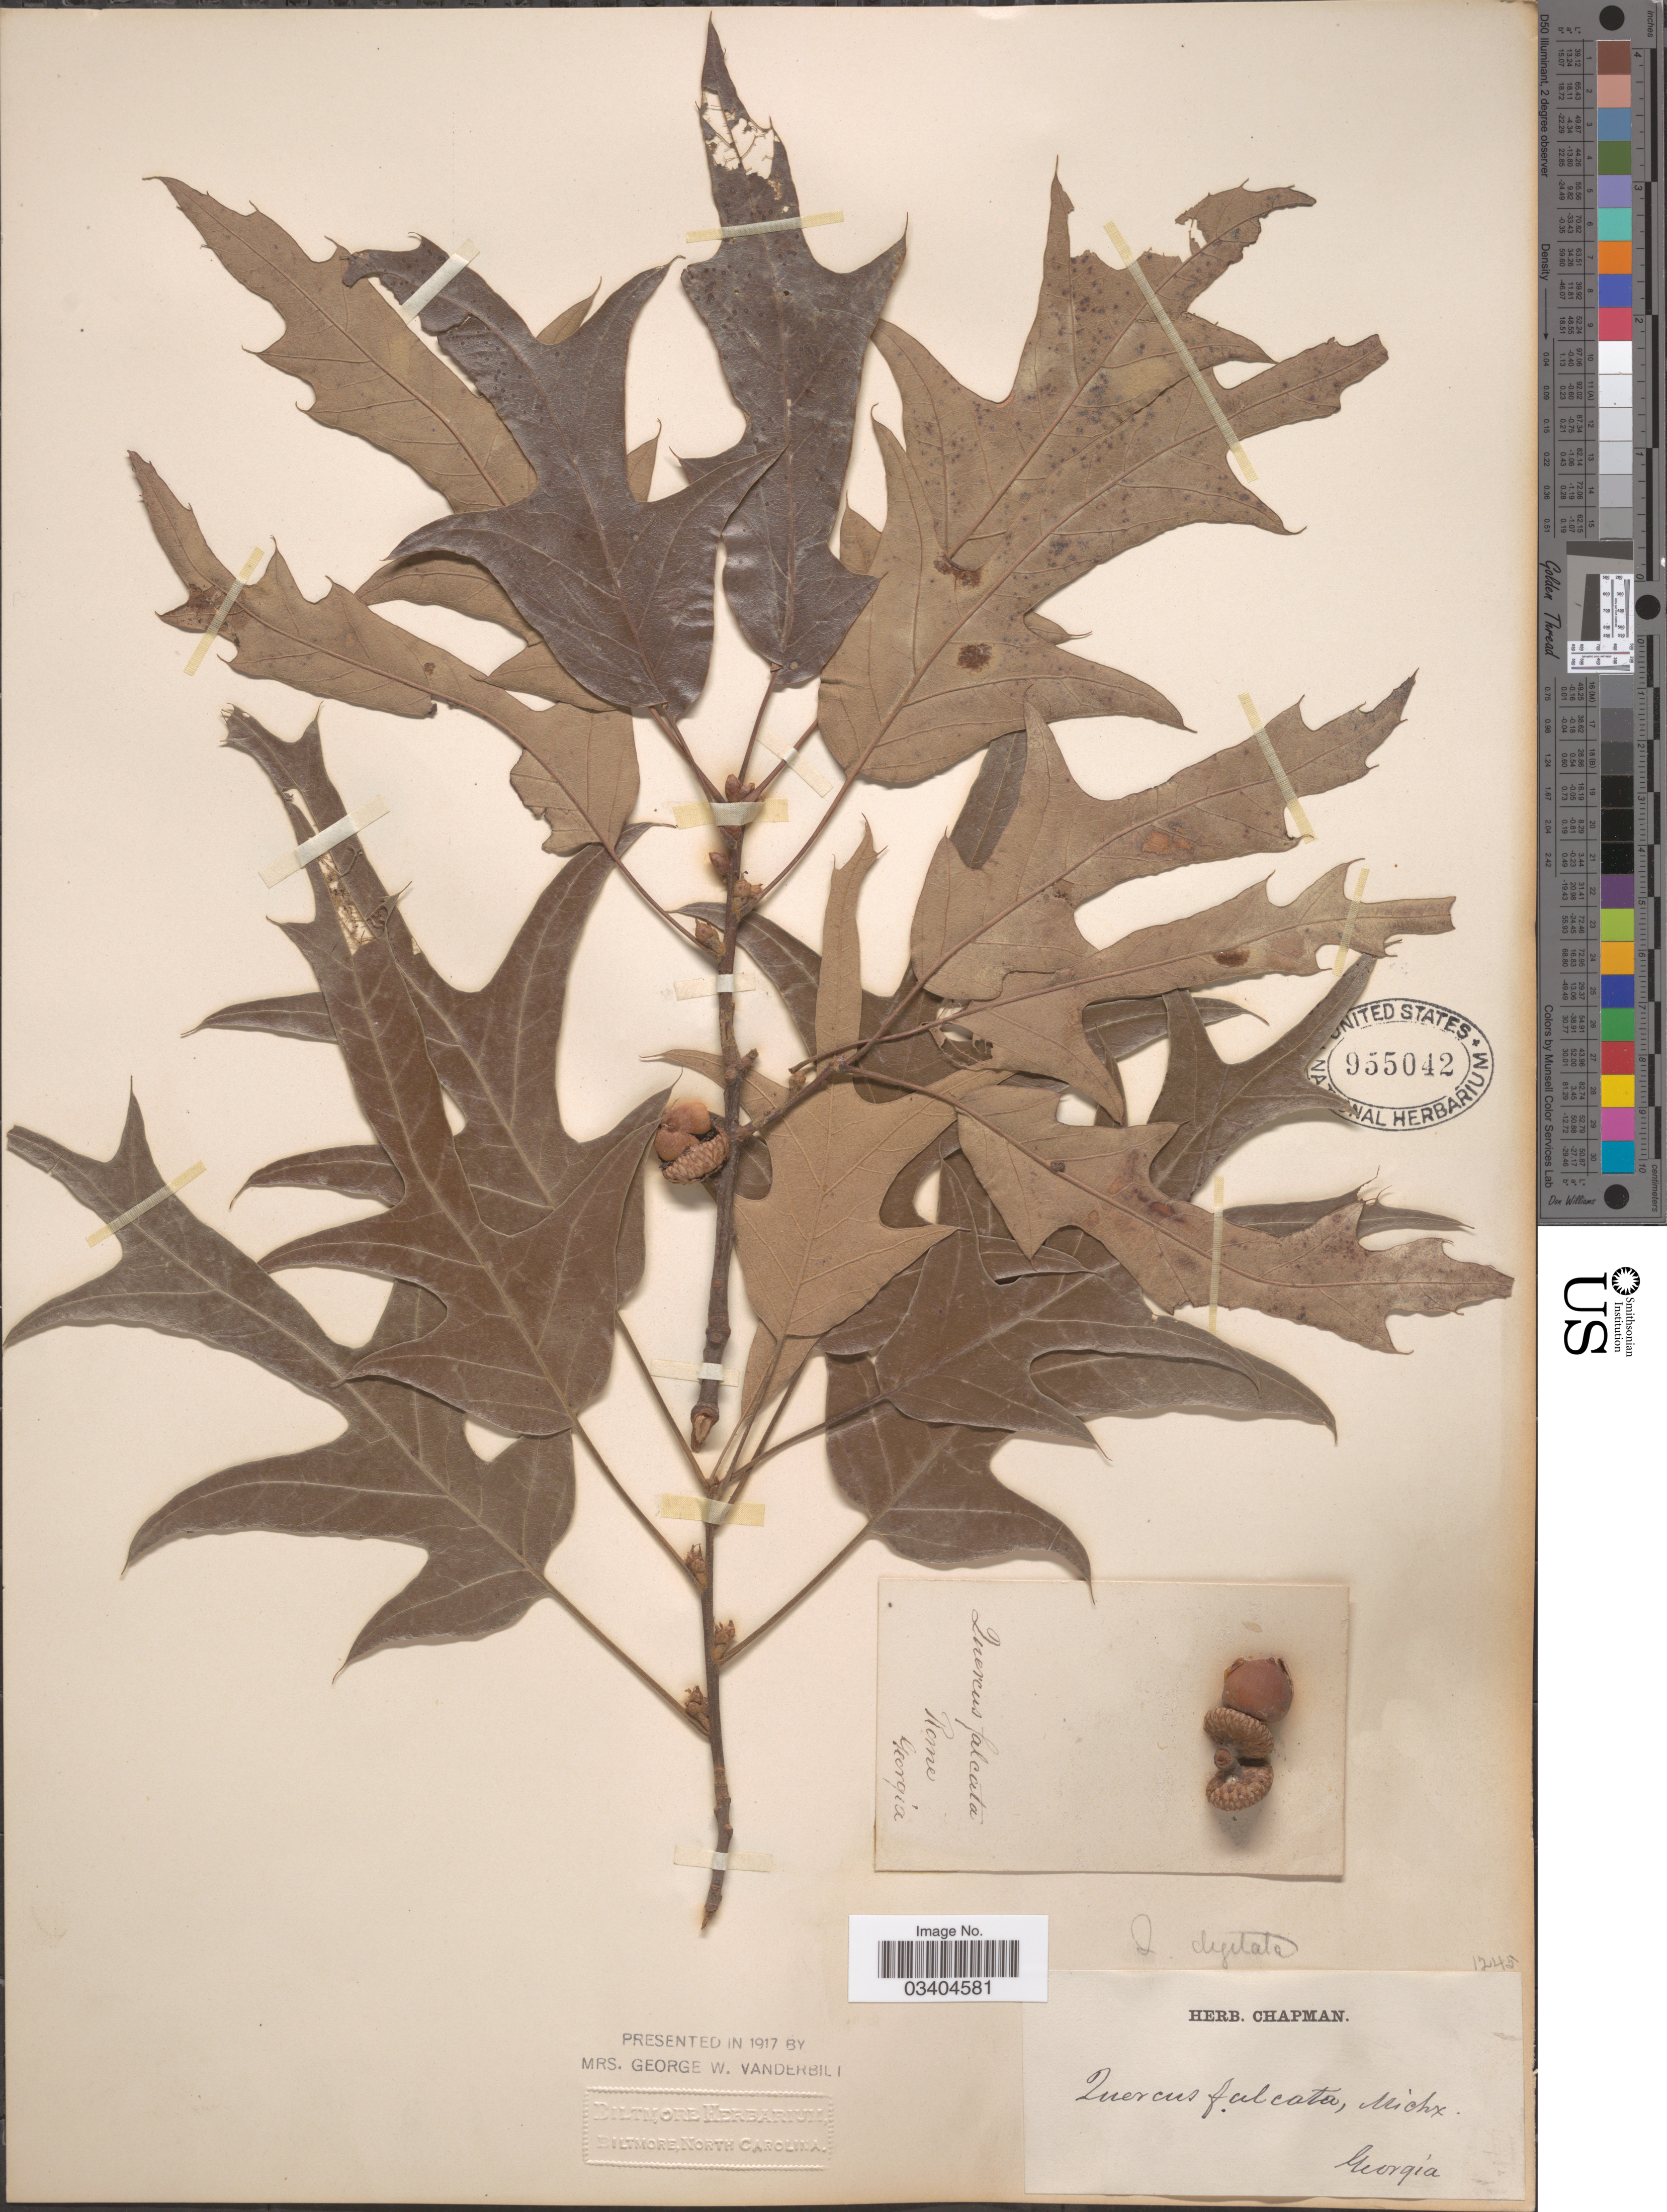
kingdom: Plantae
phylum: Tracheophyta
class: Magnoliopsida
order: Fagales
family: Fagaceae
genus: Quercus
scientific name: Quercus falcata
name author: Michx.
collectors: ex herb. Chapman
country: United States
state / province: Georgia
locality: Rome.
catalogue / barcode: US 955042